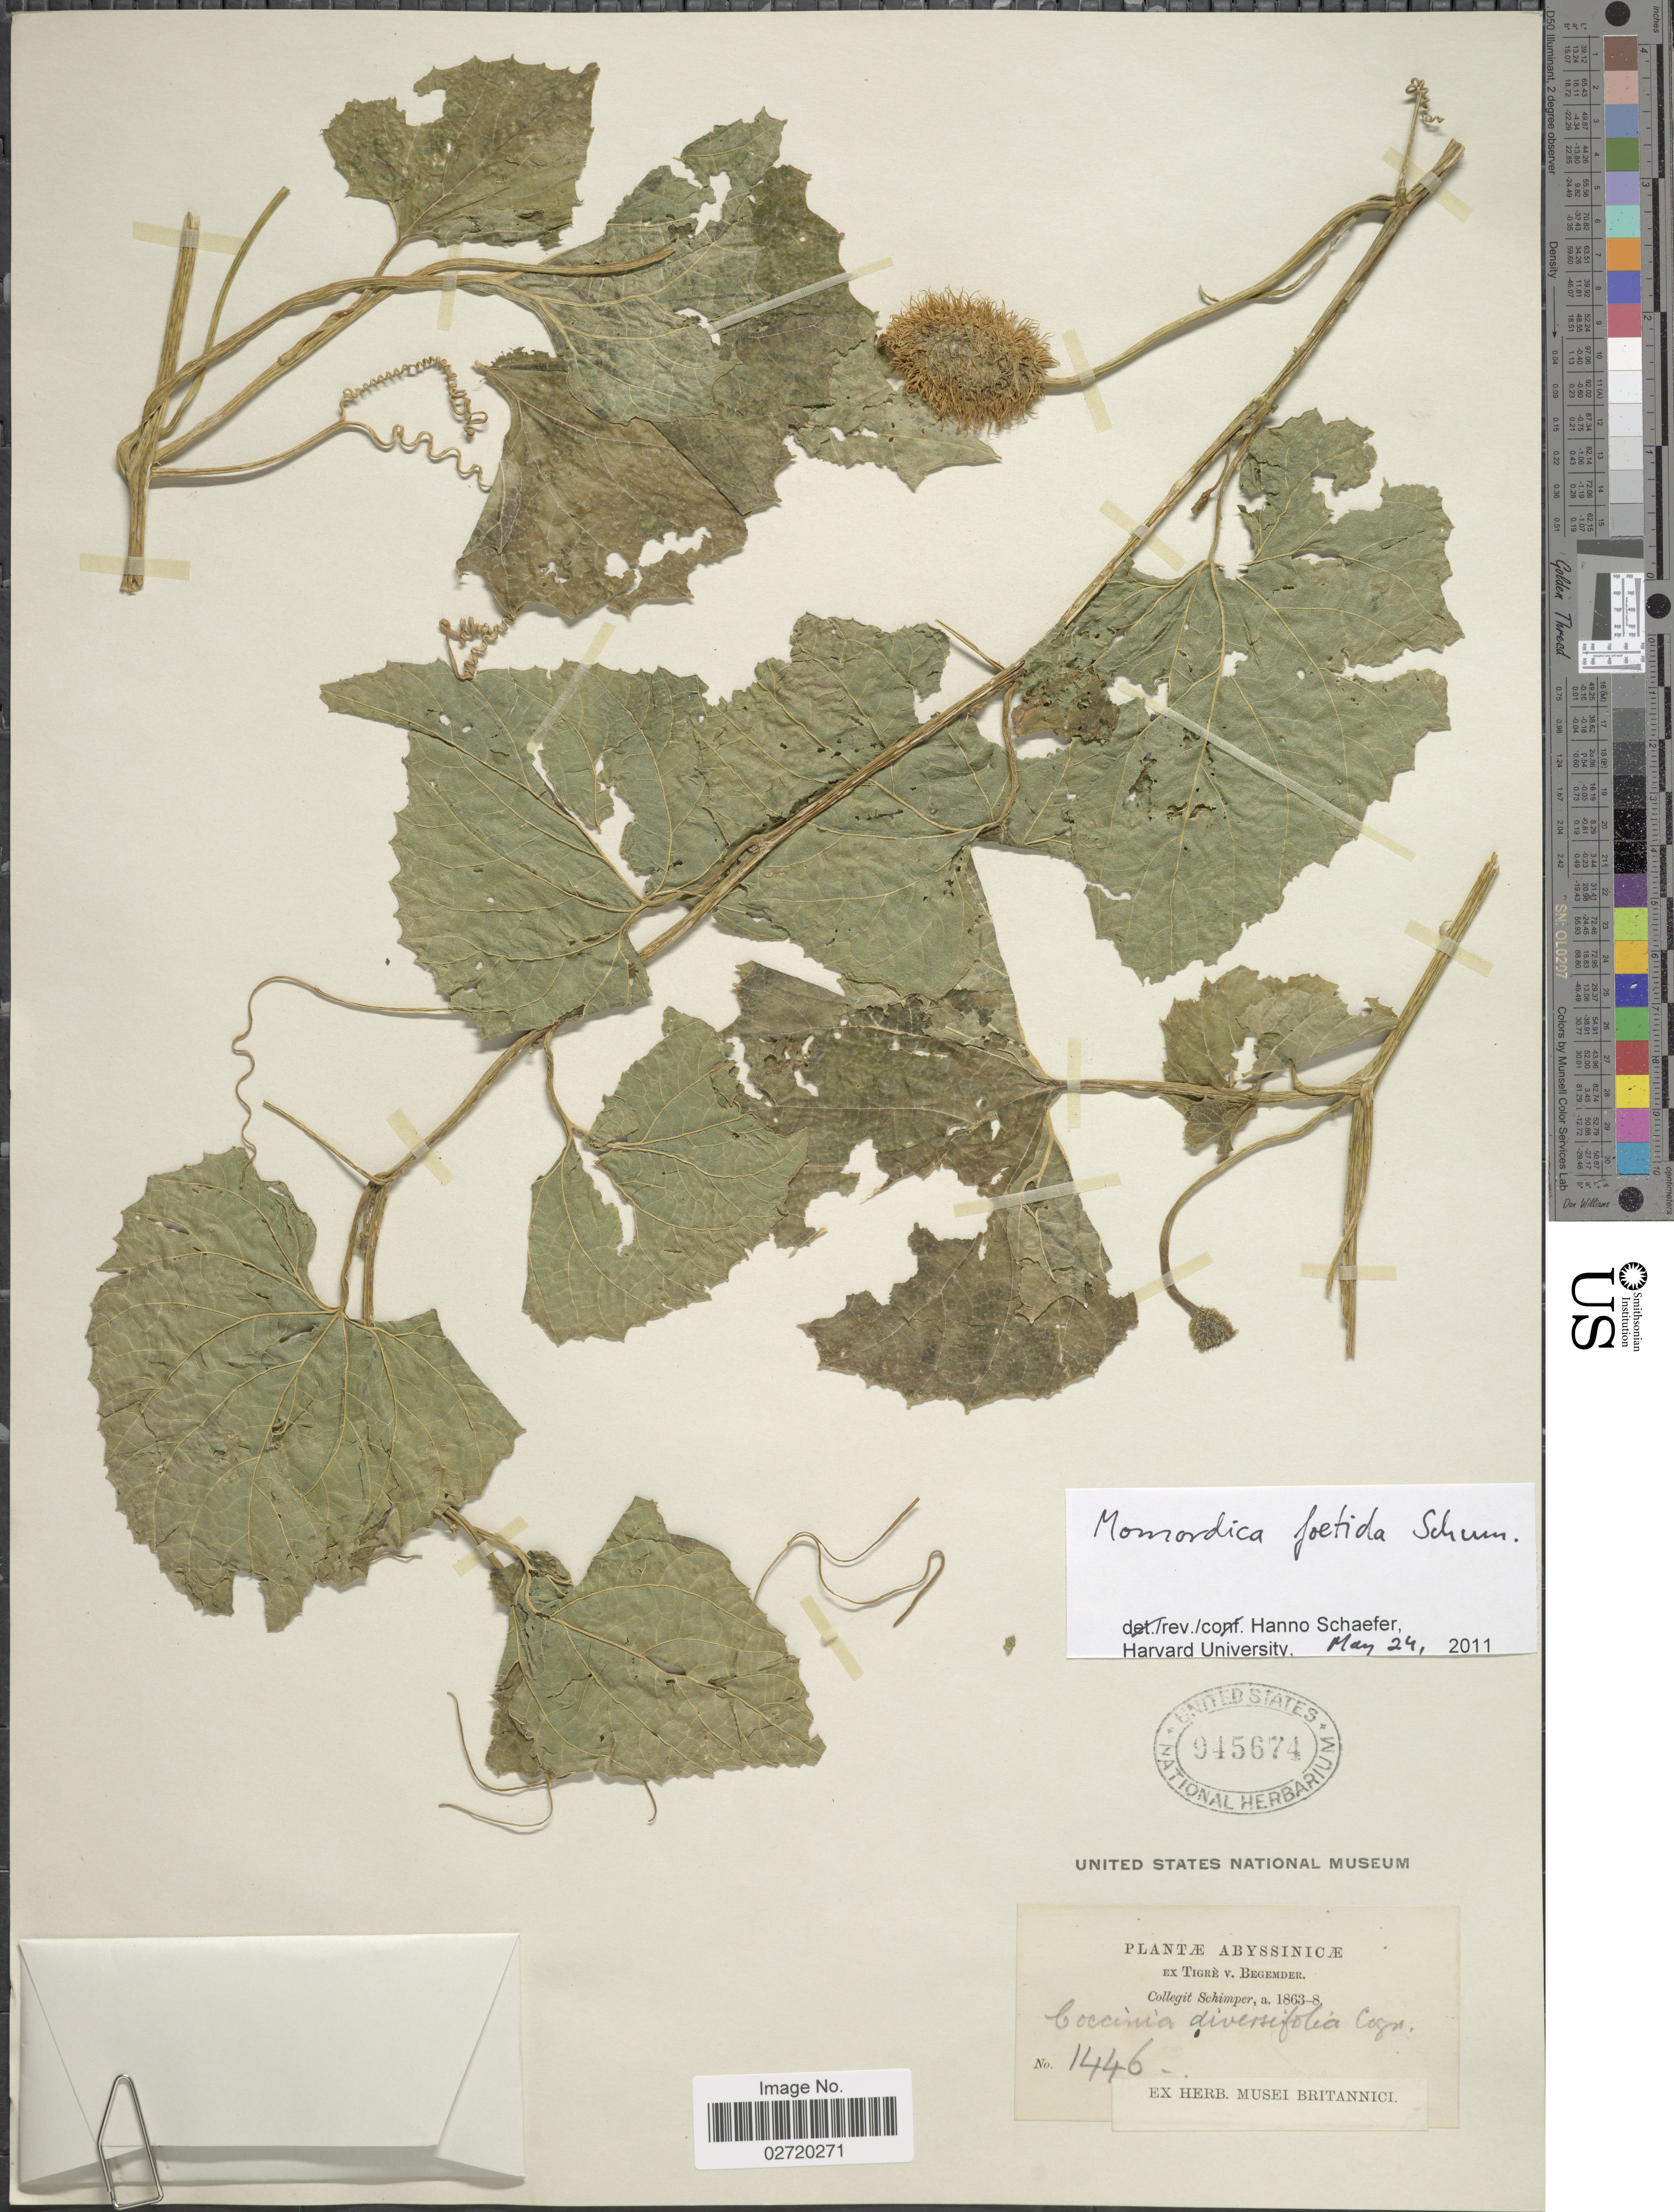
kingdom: Plantae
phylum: Tracheophyta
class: Magnoliopsida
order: Cucurbitales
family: Cucurbitaceae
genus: Momordica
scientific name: Momordica foetida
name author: Schumach.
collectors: -. Schimper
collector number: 1446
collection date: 1863/1868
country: Ethiopia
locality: Abyssinicae, ex Tigre v. Begemder.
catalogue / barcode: US 945674